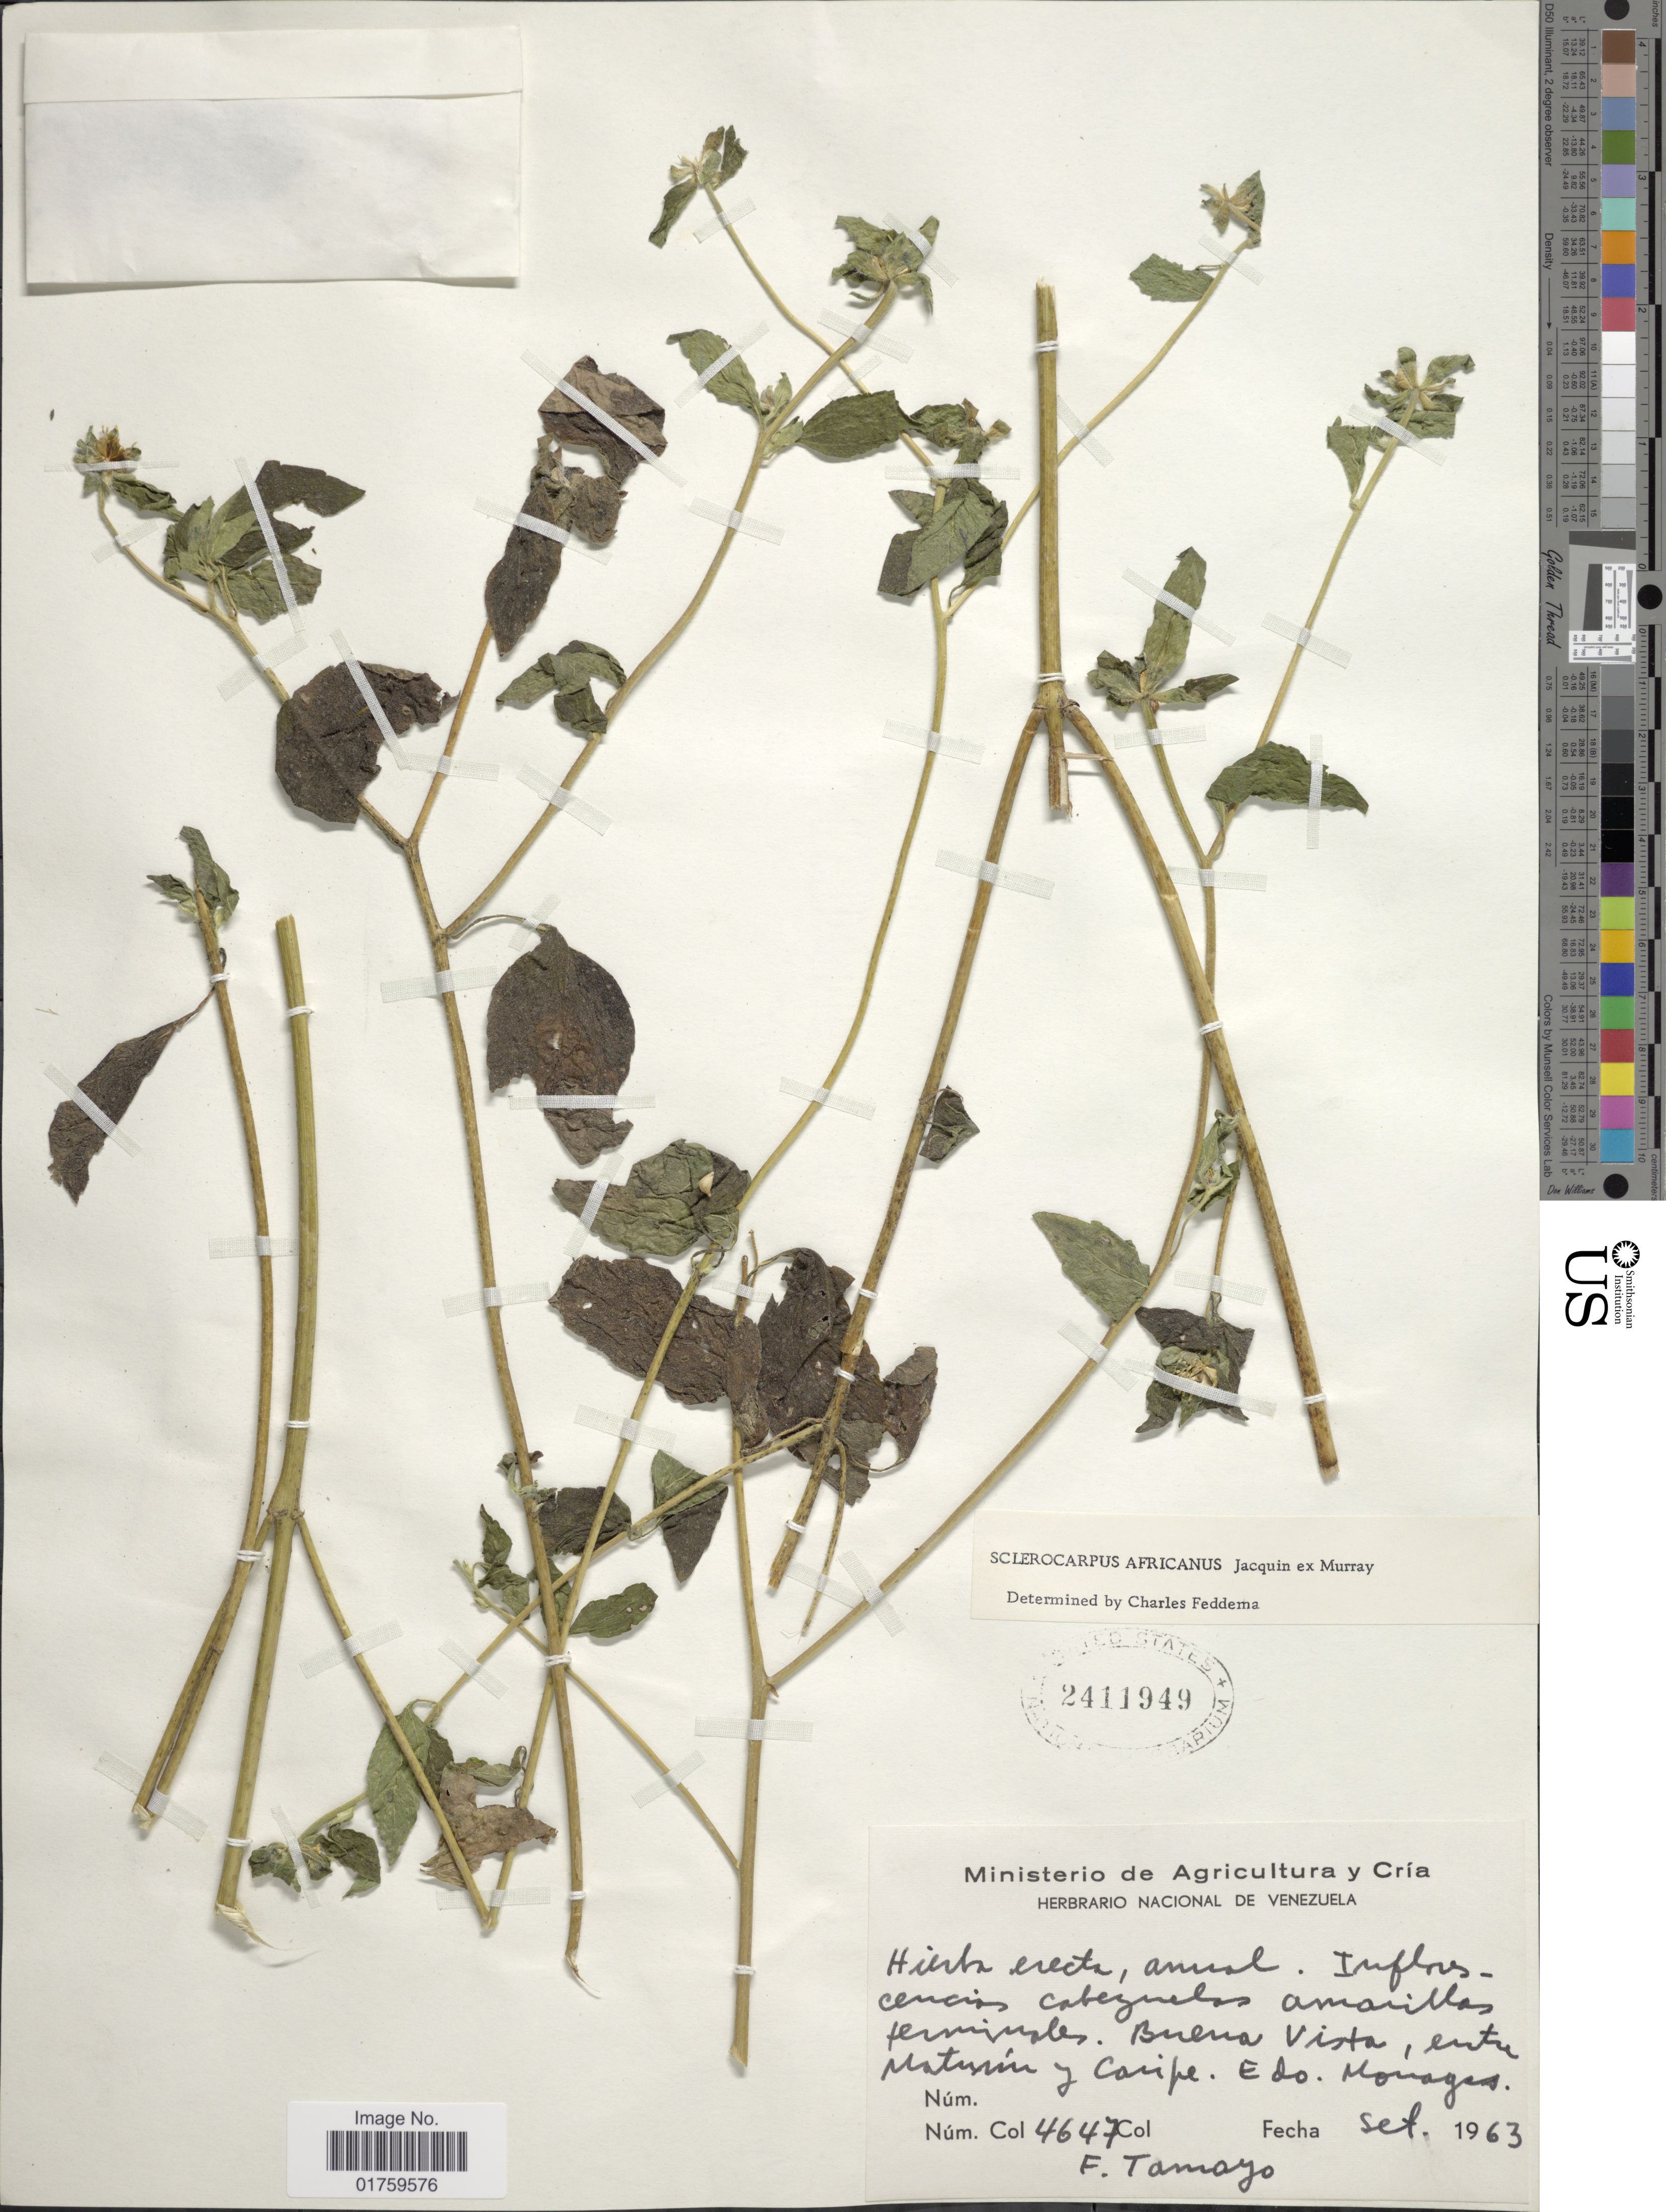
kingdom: Plantae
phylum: Tracheophyta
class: Magnoliopsida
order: Asterales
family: Asteraceae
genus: Sclerocarpus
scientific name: Sclerocarpus africanus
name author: Jacq.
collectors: F. Tamayo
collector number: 4647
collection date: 1963-09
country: Venezuela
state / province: Monagas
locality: Buena Vista, entre Maussin y Caripe.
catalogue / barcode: US 2411949